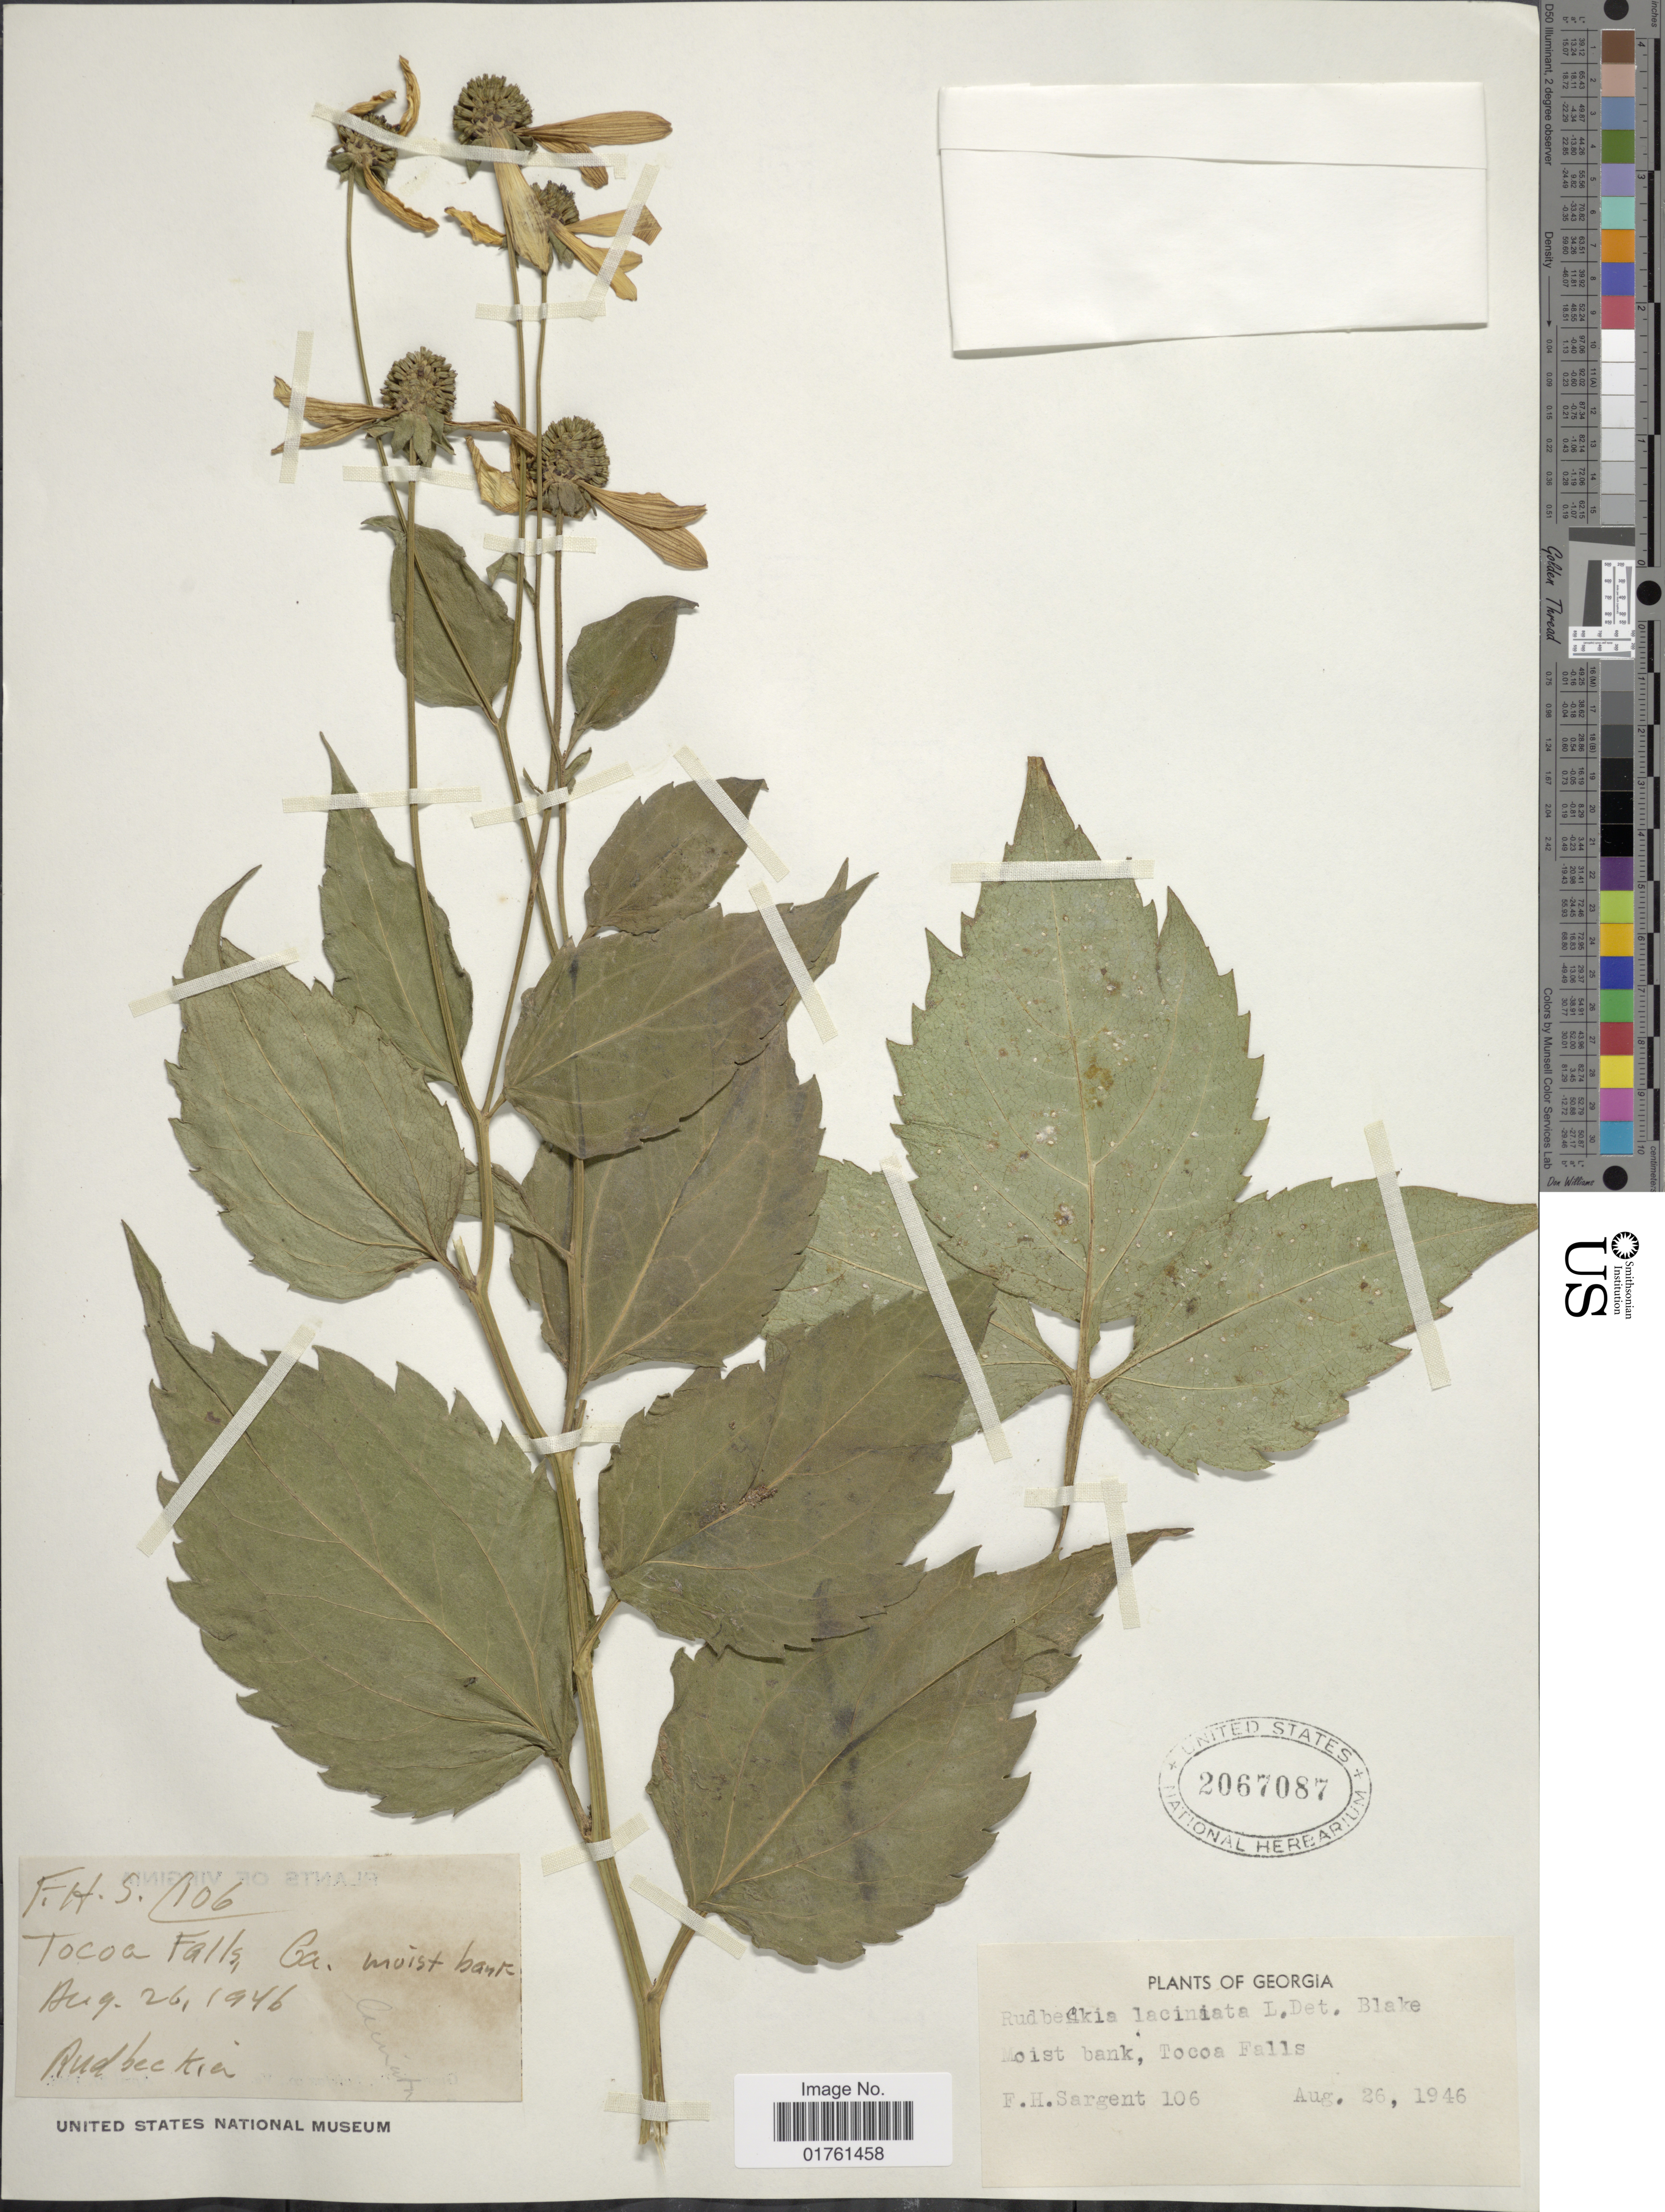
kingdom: Plantae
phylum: Tracheophyta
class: Magnoliopsida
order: Asterales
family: Asteraceae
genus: Rudbeckia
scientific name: Rudbeckia laciniata var. laciniata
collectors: F. H. Sargent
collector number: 106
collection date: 1946-08-26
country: United States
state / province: Georgia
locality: Tocoa Falls, Ga, moist bank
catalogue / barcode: US 2067087